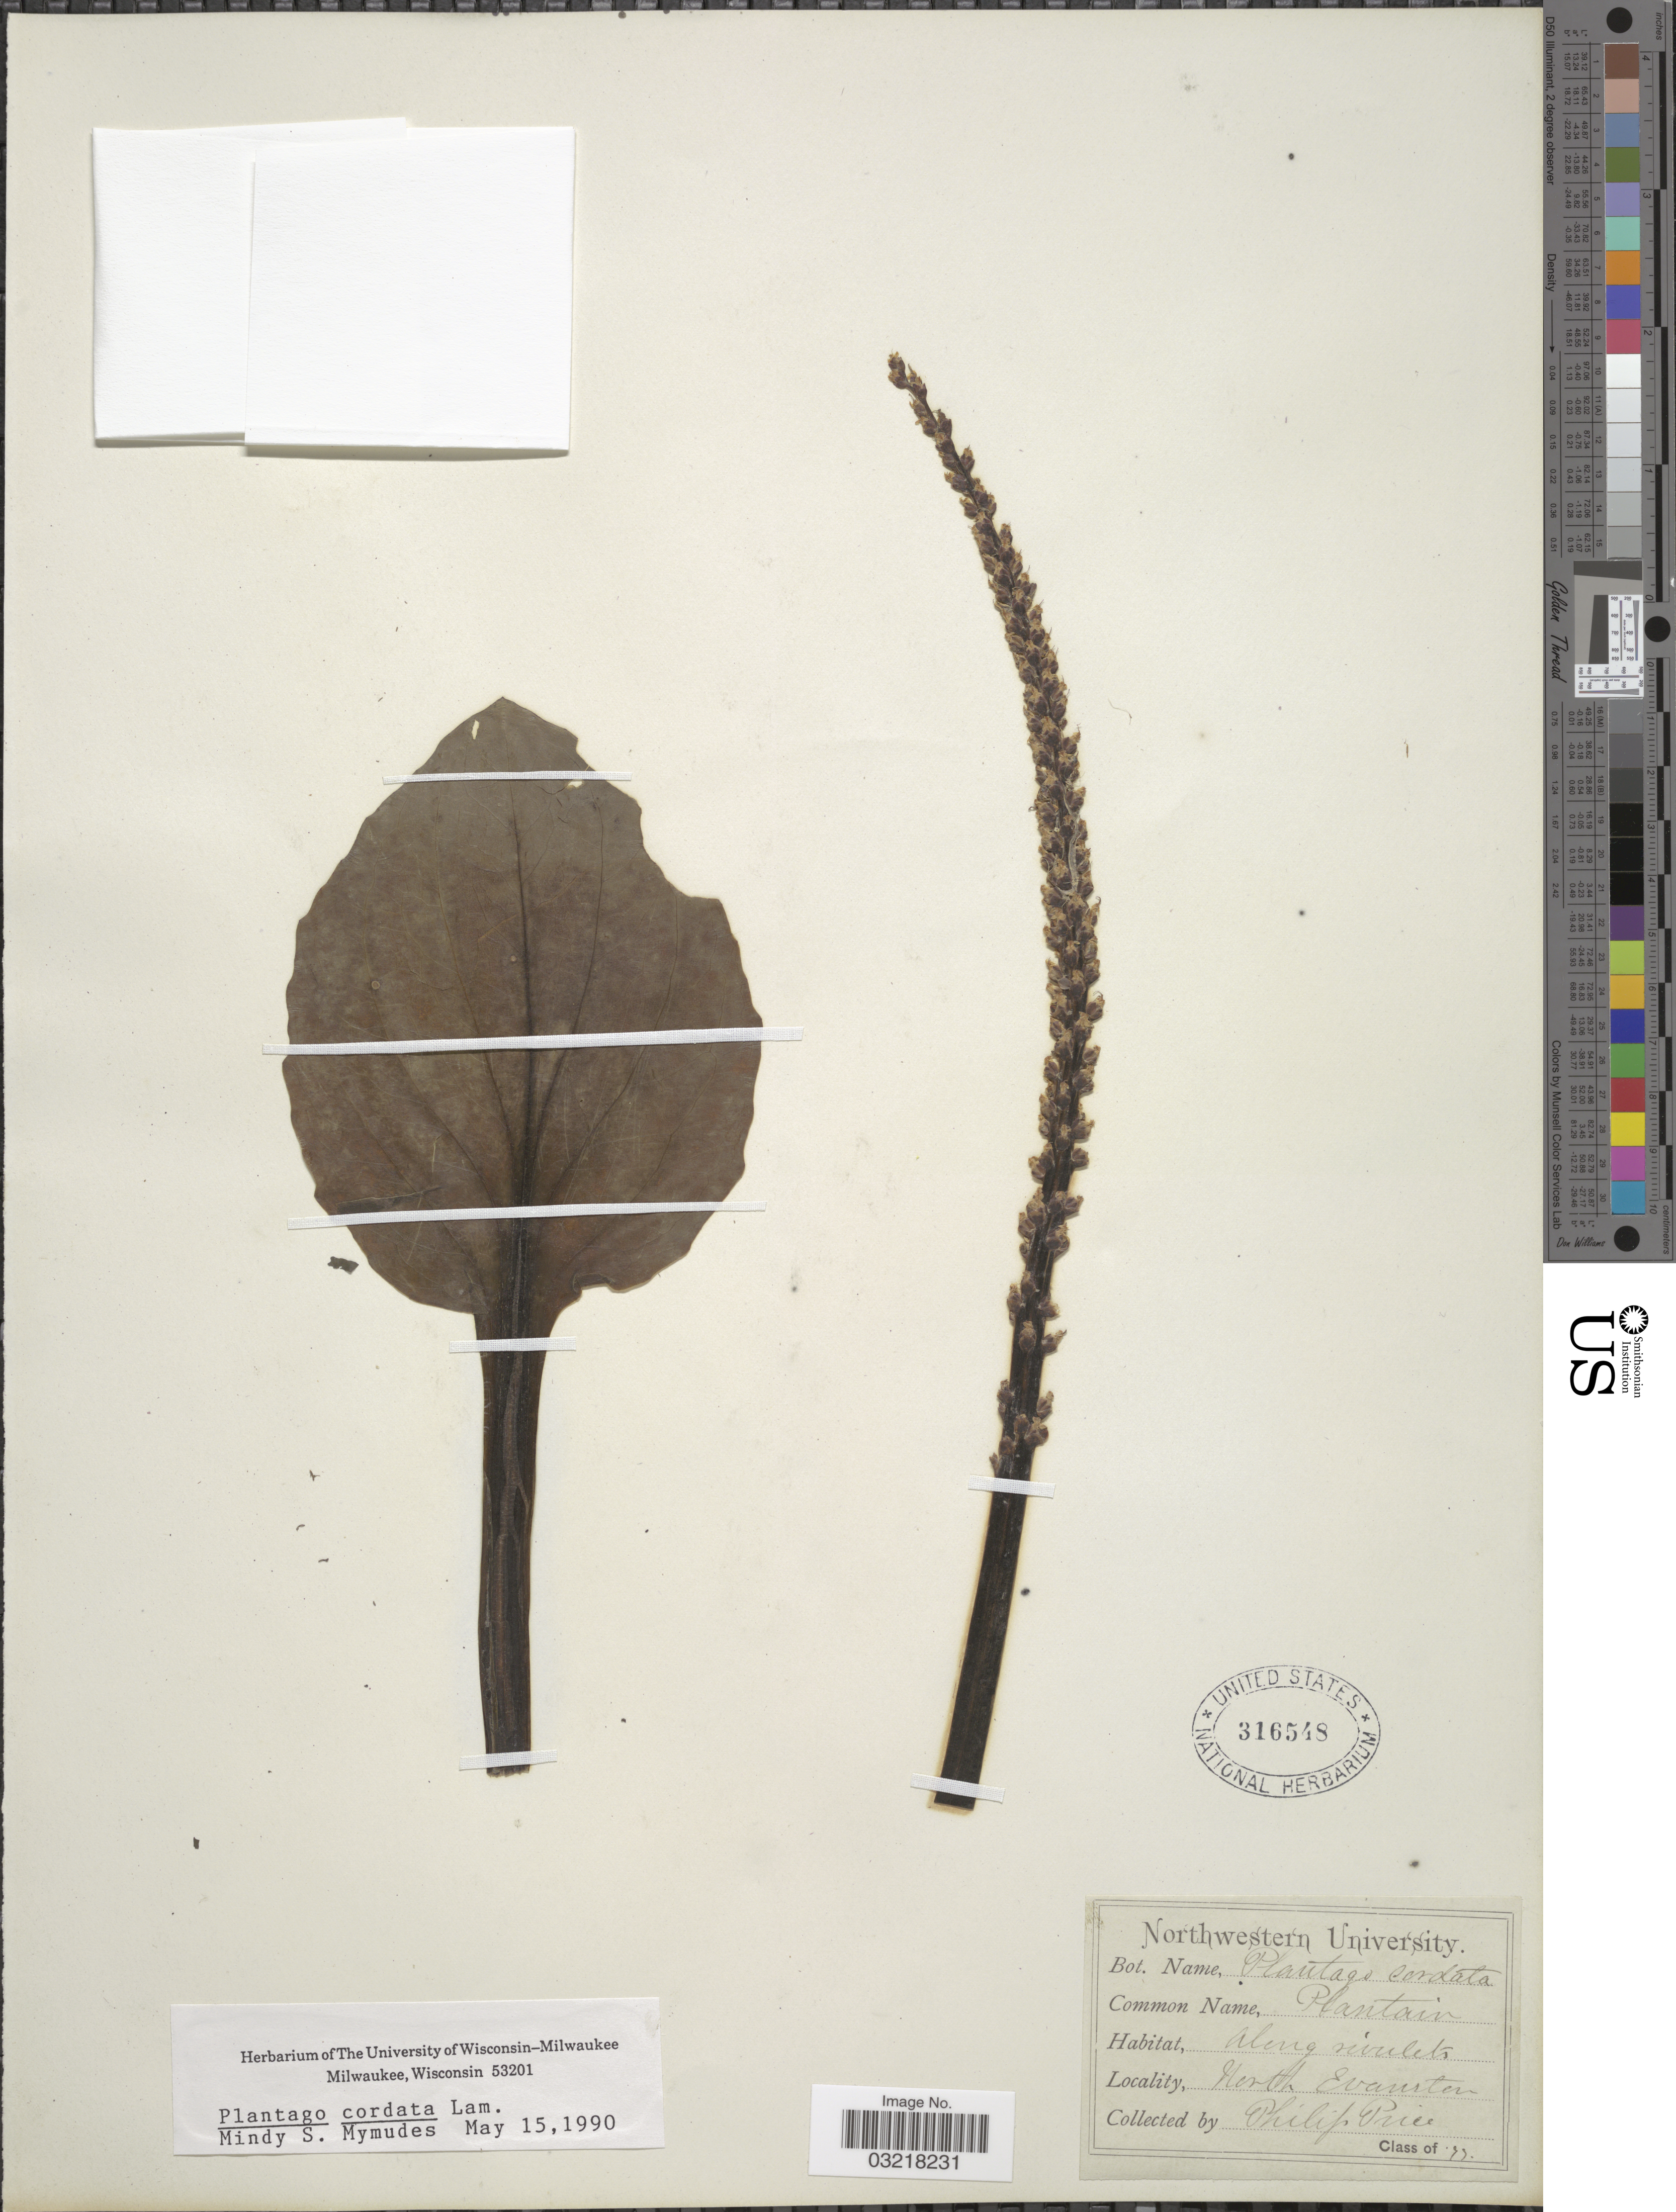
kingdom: Plantae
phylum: Tracheophyta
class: Magnoliopsida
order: Lamiales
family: Plantaginaceae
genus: Plantago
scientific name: Plantago cordata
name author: Lam.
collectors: P. Price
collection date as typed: Transcribed d/m/y: //77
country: United States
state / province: Illinois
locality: North Evanston.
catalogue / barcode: US 316548